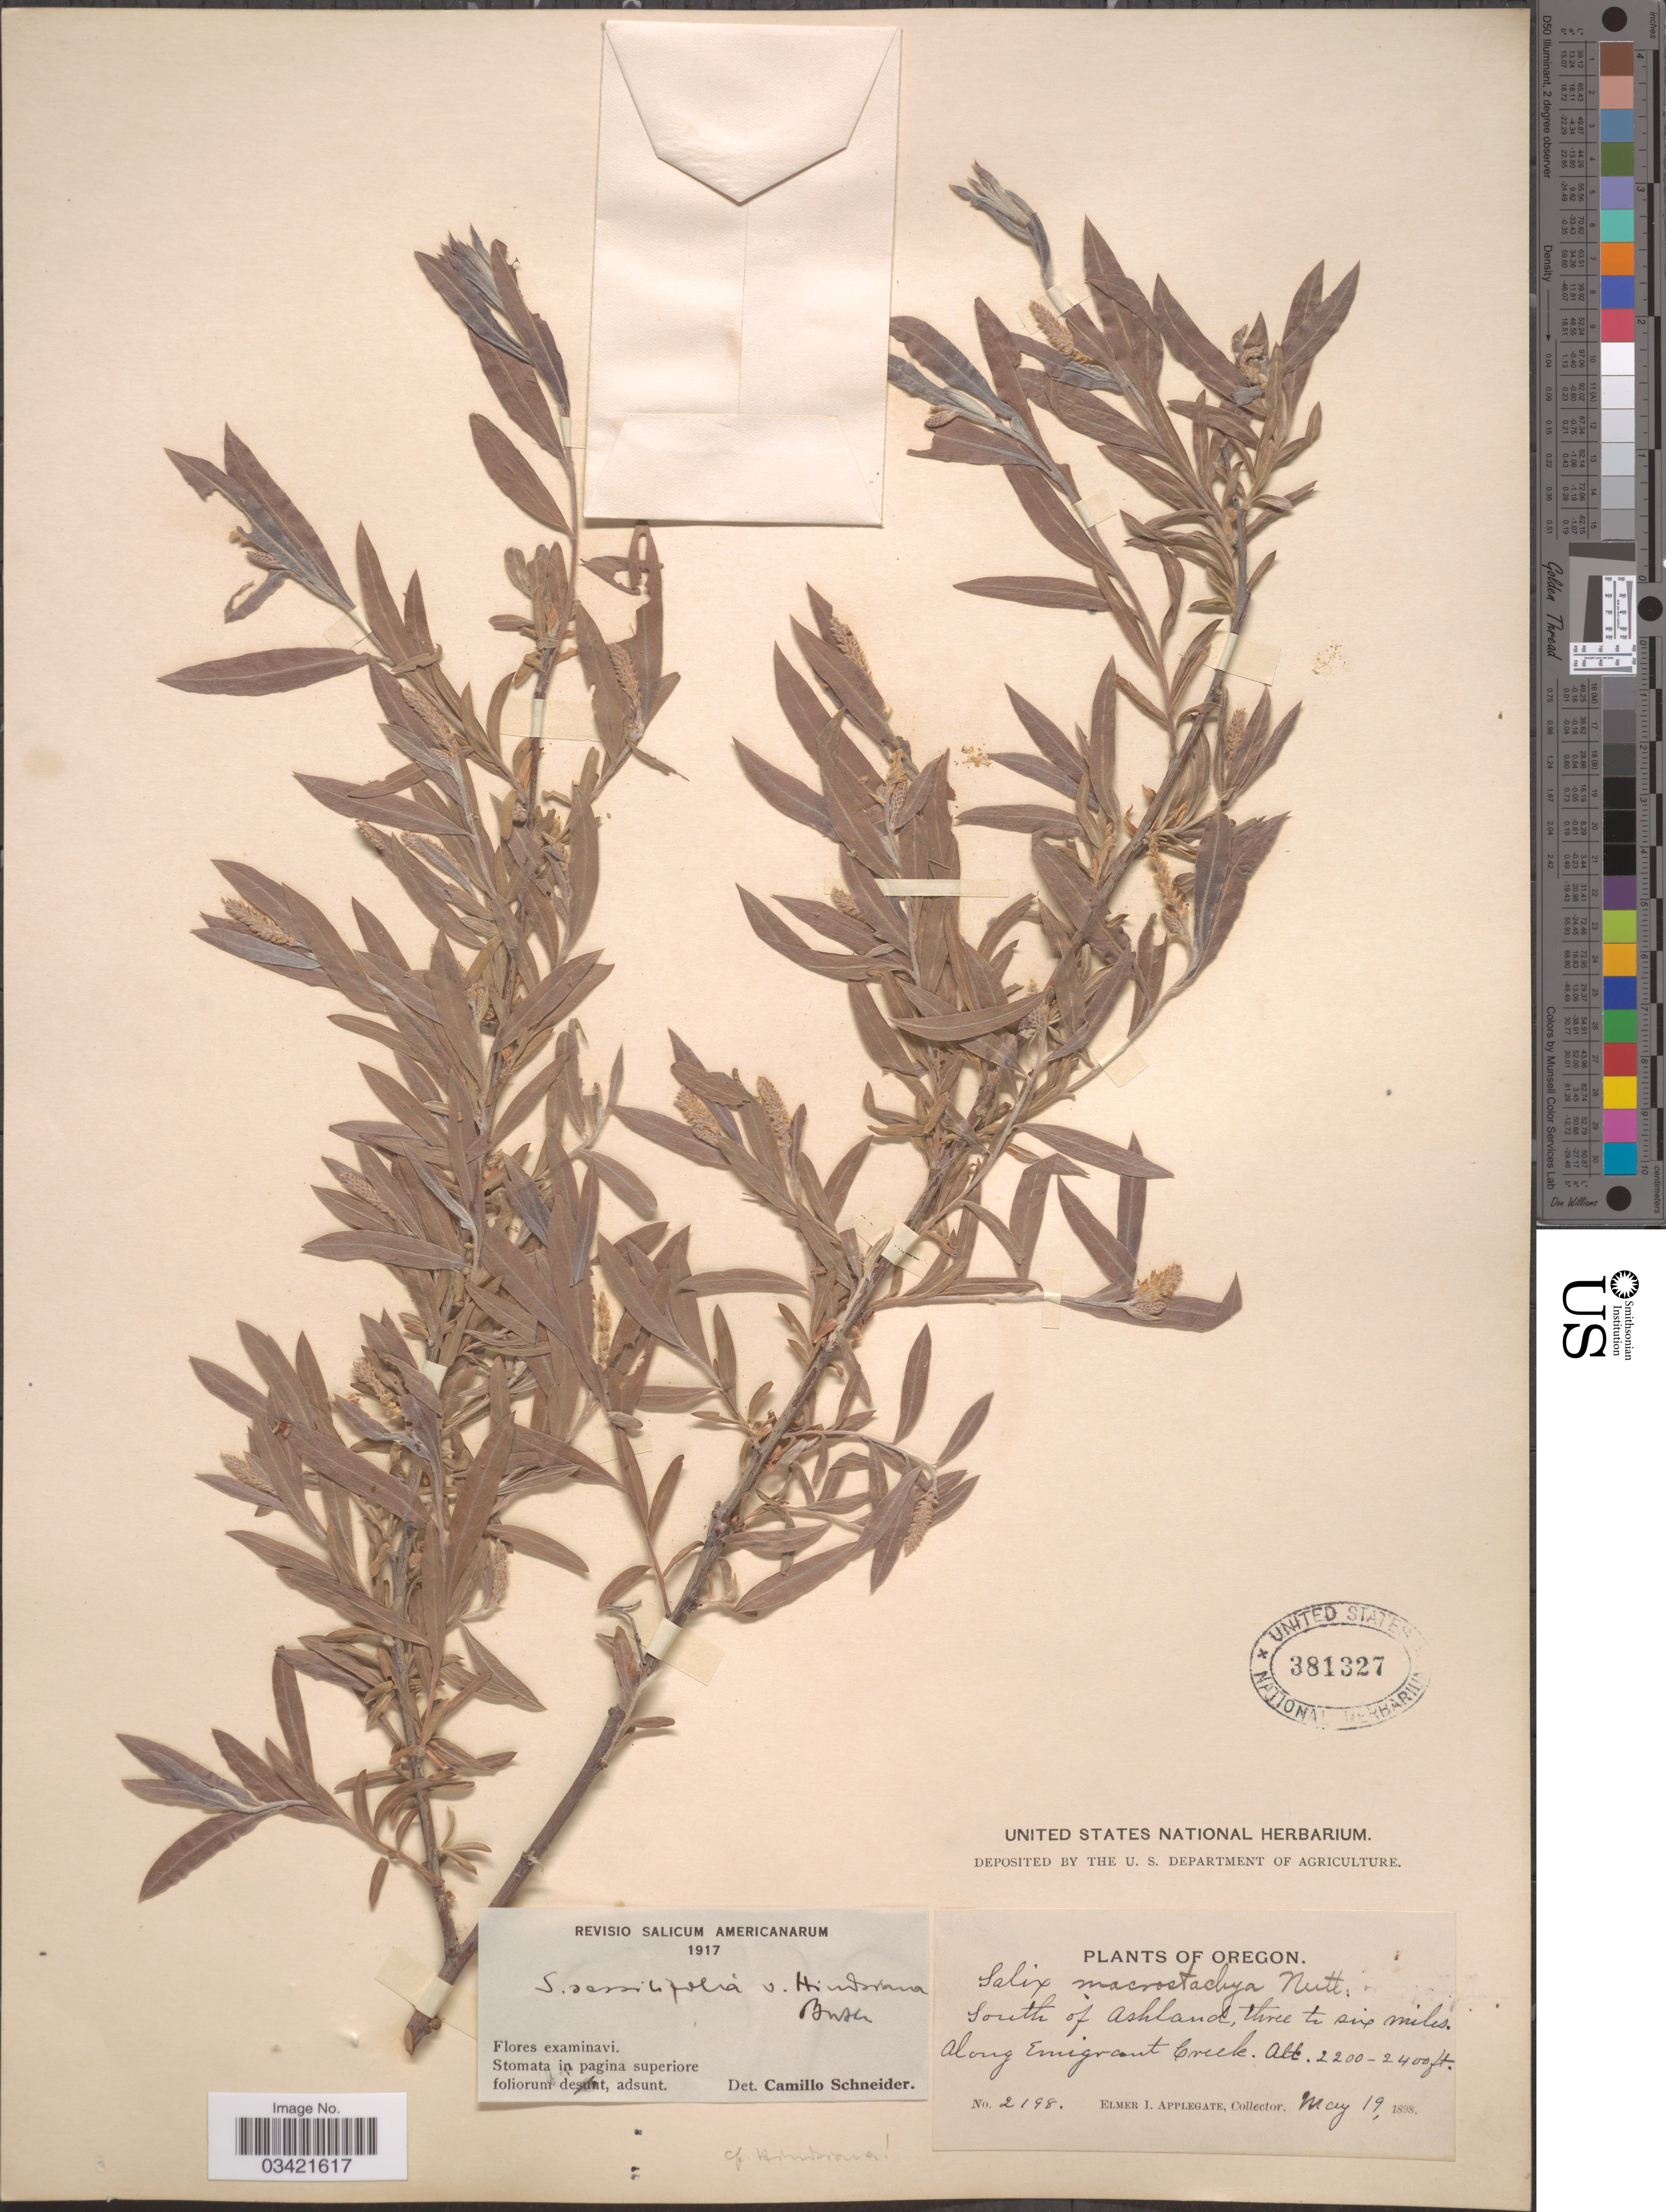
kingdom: Plantae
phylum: Tracheophyta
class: Magnoliopsida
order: Malpighiales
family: Salicaceae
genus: Salix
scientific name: Salix hindsiana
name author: Benth.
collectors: E. I. Applegate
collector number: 2198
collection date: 1898-05-19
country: United States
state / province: Oregon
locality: South of Ashland, three to six miles. Along Emigrant Creek.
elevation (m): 671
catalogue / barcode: US 381327